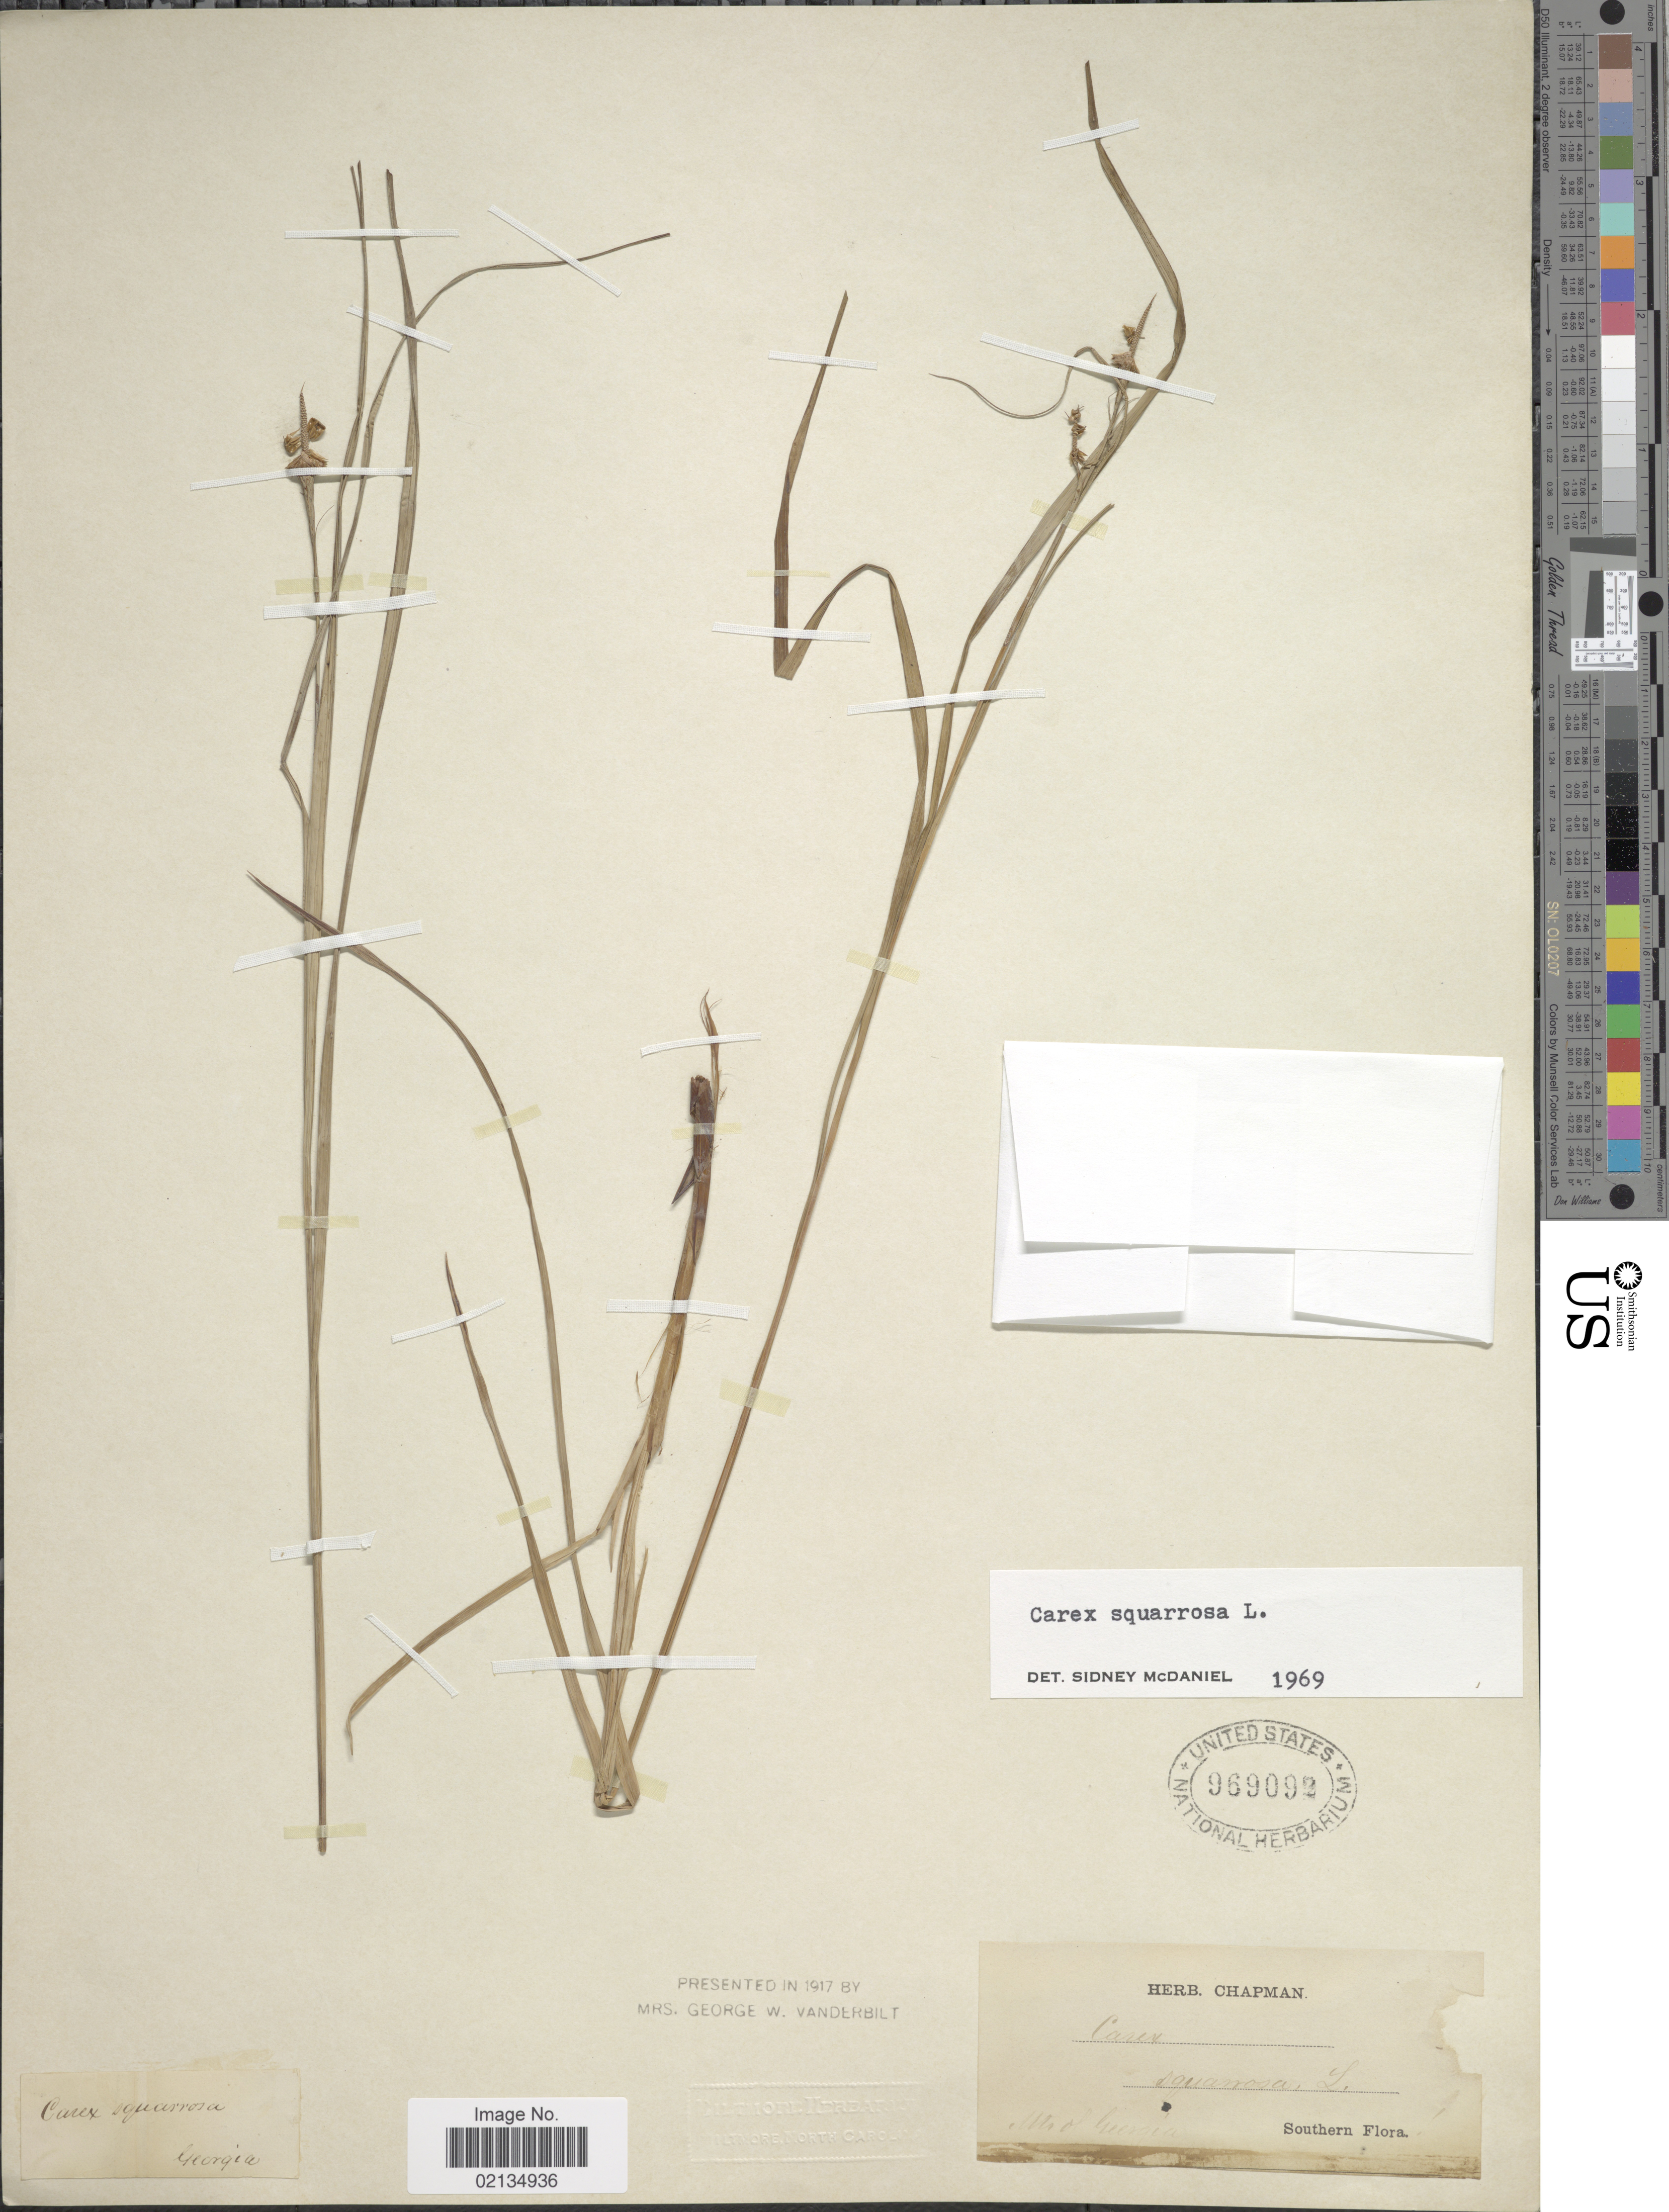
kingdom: Plantae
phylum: Tracheophyta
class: Liliopsida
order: Poales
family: Cyperaceae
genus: Carex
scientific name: Carex squarrosa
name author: L.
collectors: ex herb. Chapman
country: United States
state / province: Georgia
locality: Mts of Georgia.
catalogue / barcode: US 969092